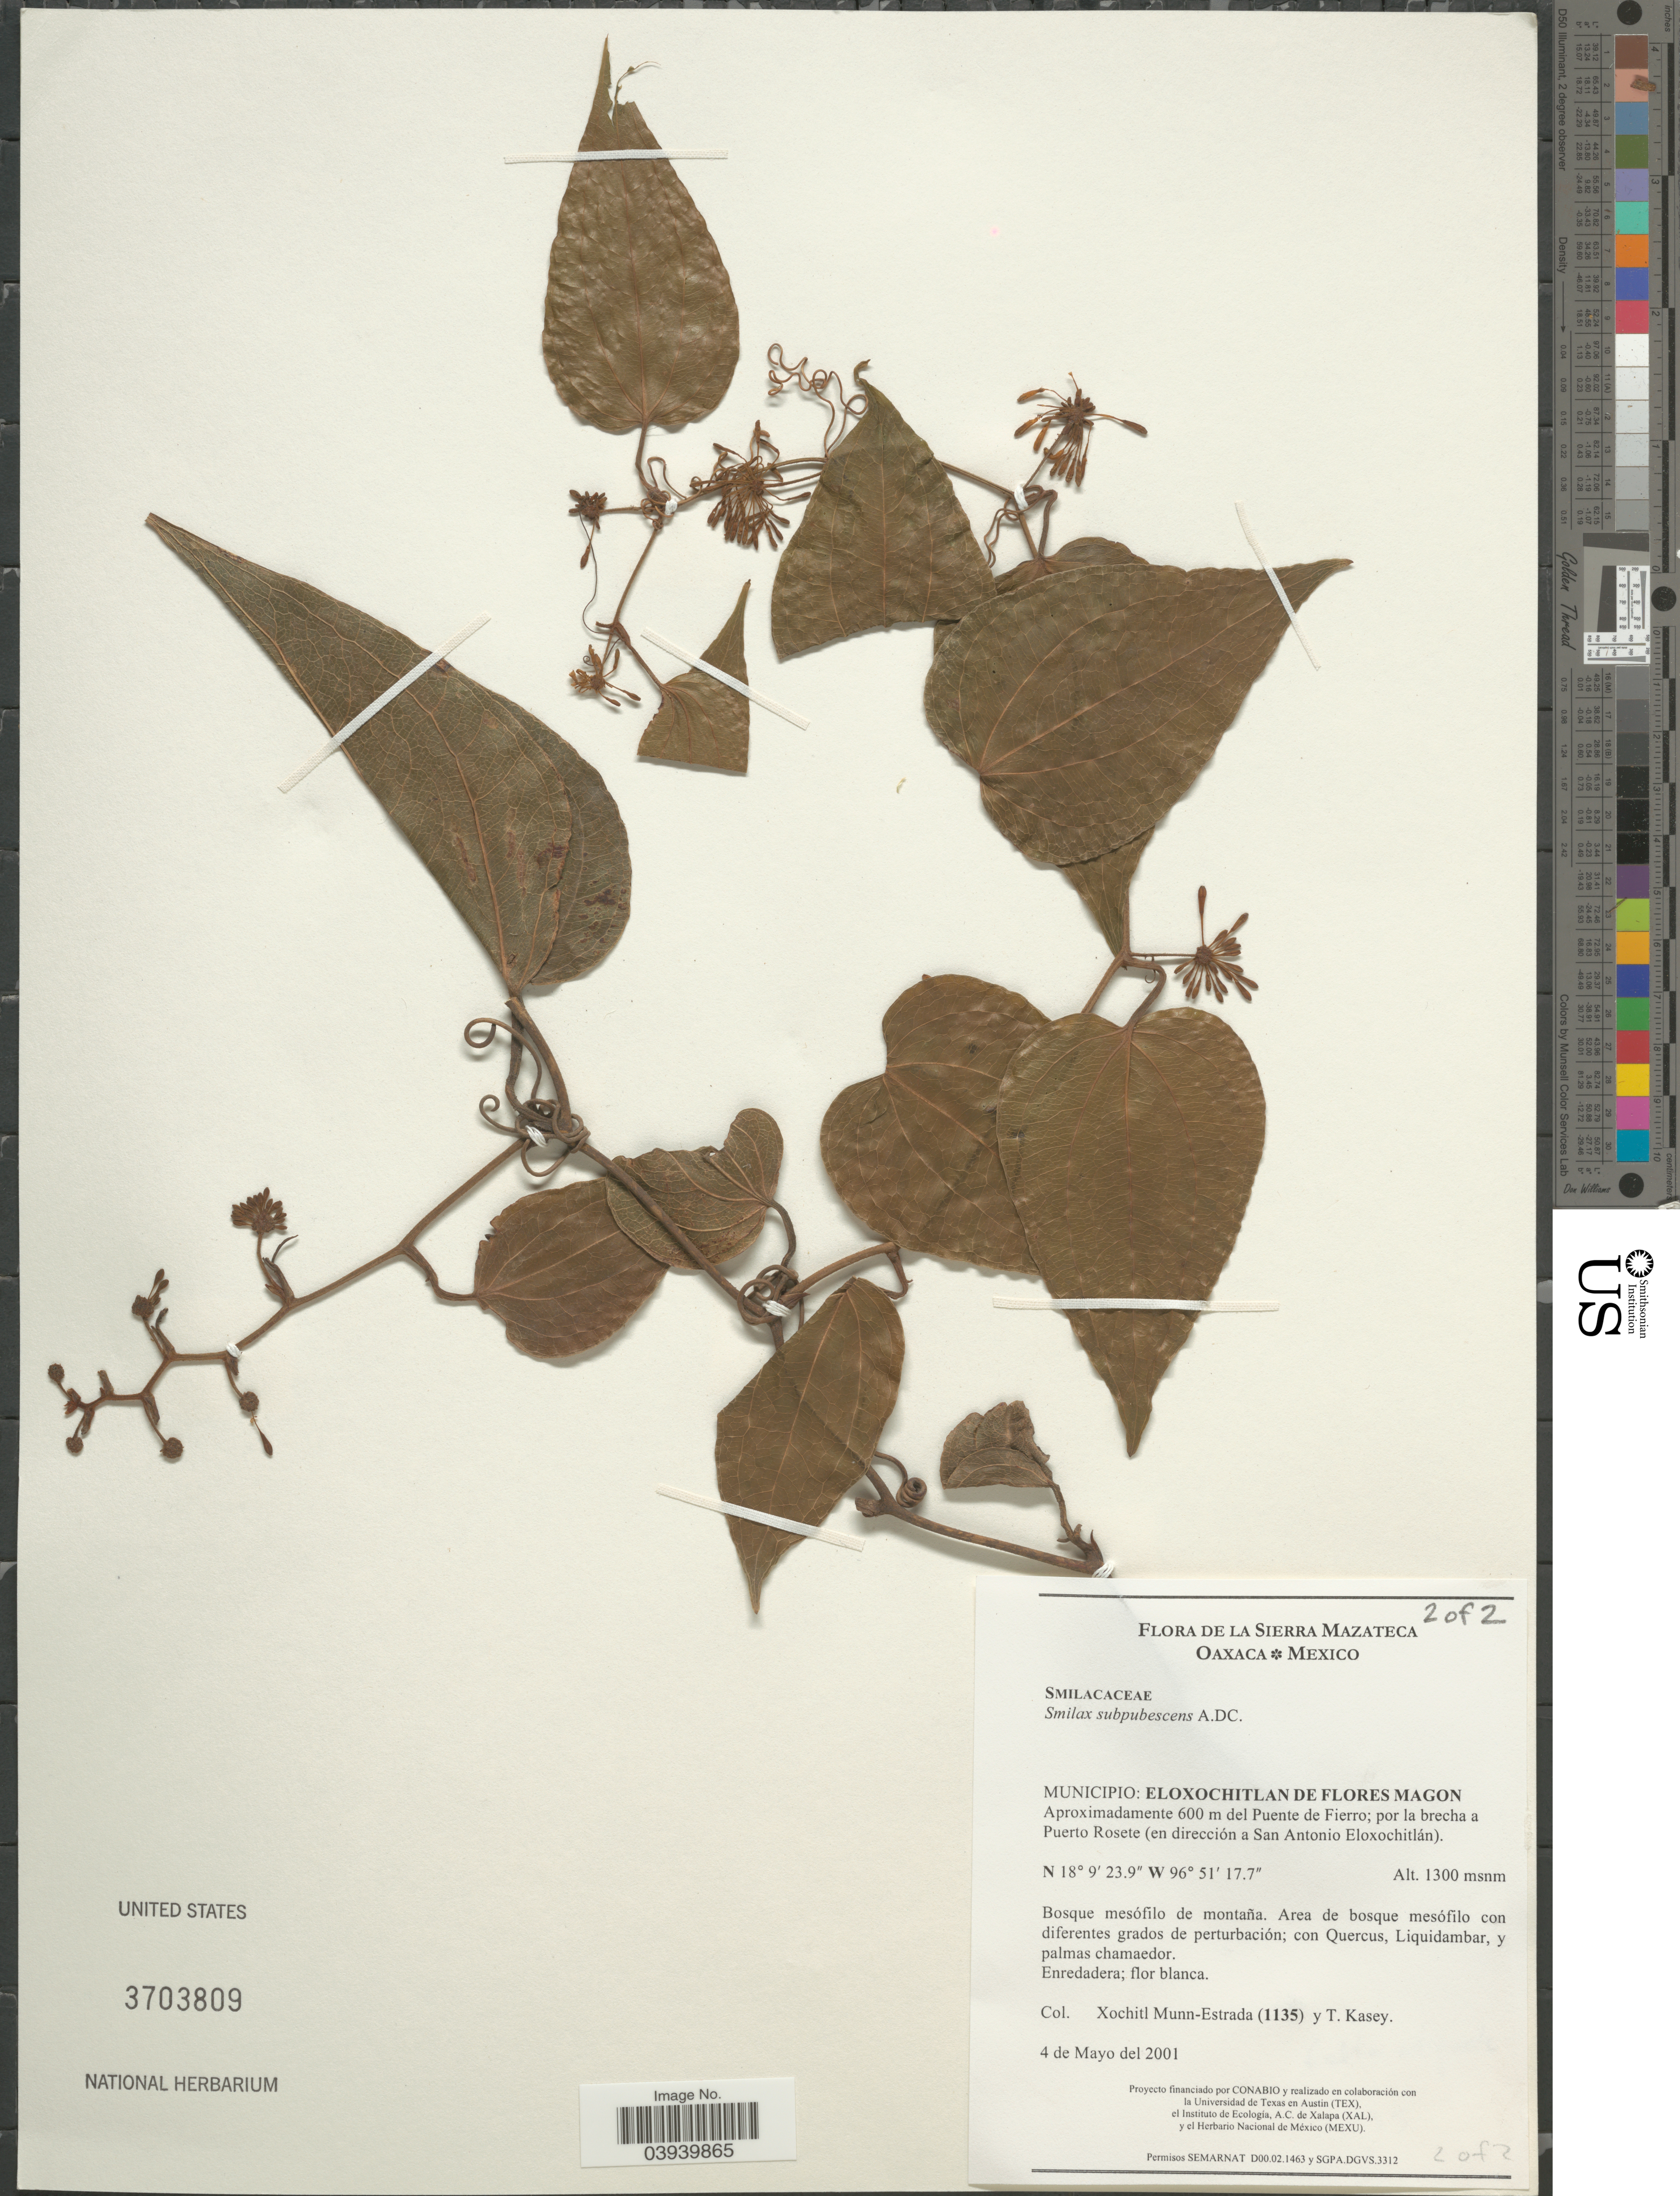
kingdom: Plantae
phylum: Tracheophyta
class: Liliopsida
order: Liliales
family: Smilacaceae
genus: Smilax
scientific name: Smilax subpubescens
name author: A. DC.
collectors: X. Munn-Estrada & T. Kasey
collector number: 1135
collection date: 2001-05-04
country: Mexico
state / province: Oaxaca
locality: La Sierra Mazateca. Municipio: Eloxochitlan de Flores Magon. Aproximadamente 600 m del Puente de Fierro; por la brecha a Puerto Rosete (en dirección a San Antonio Eloxochitlán).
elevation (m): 1300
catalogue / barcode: US 3703809